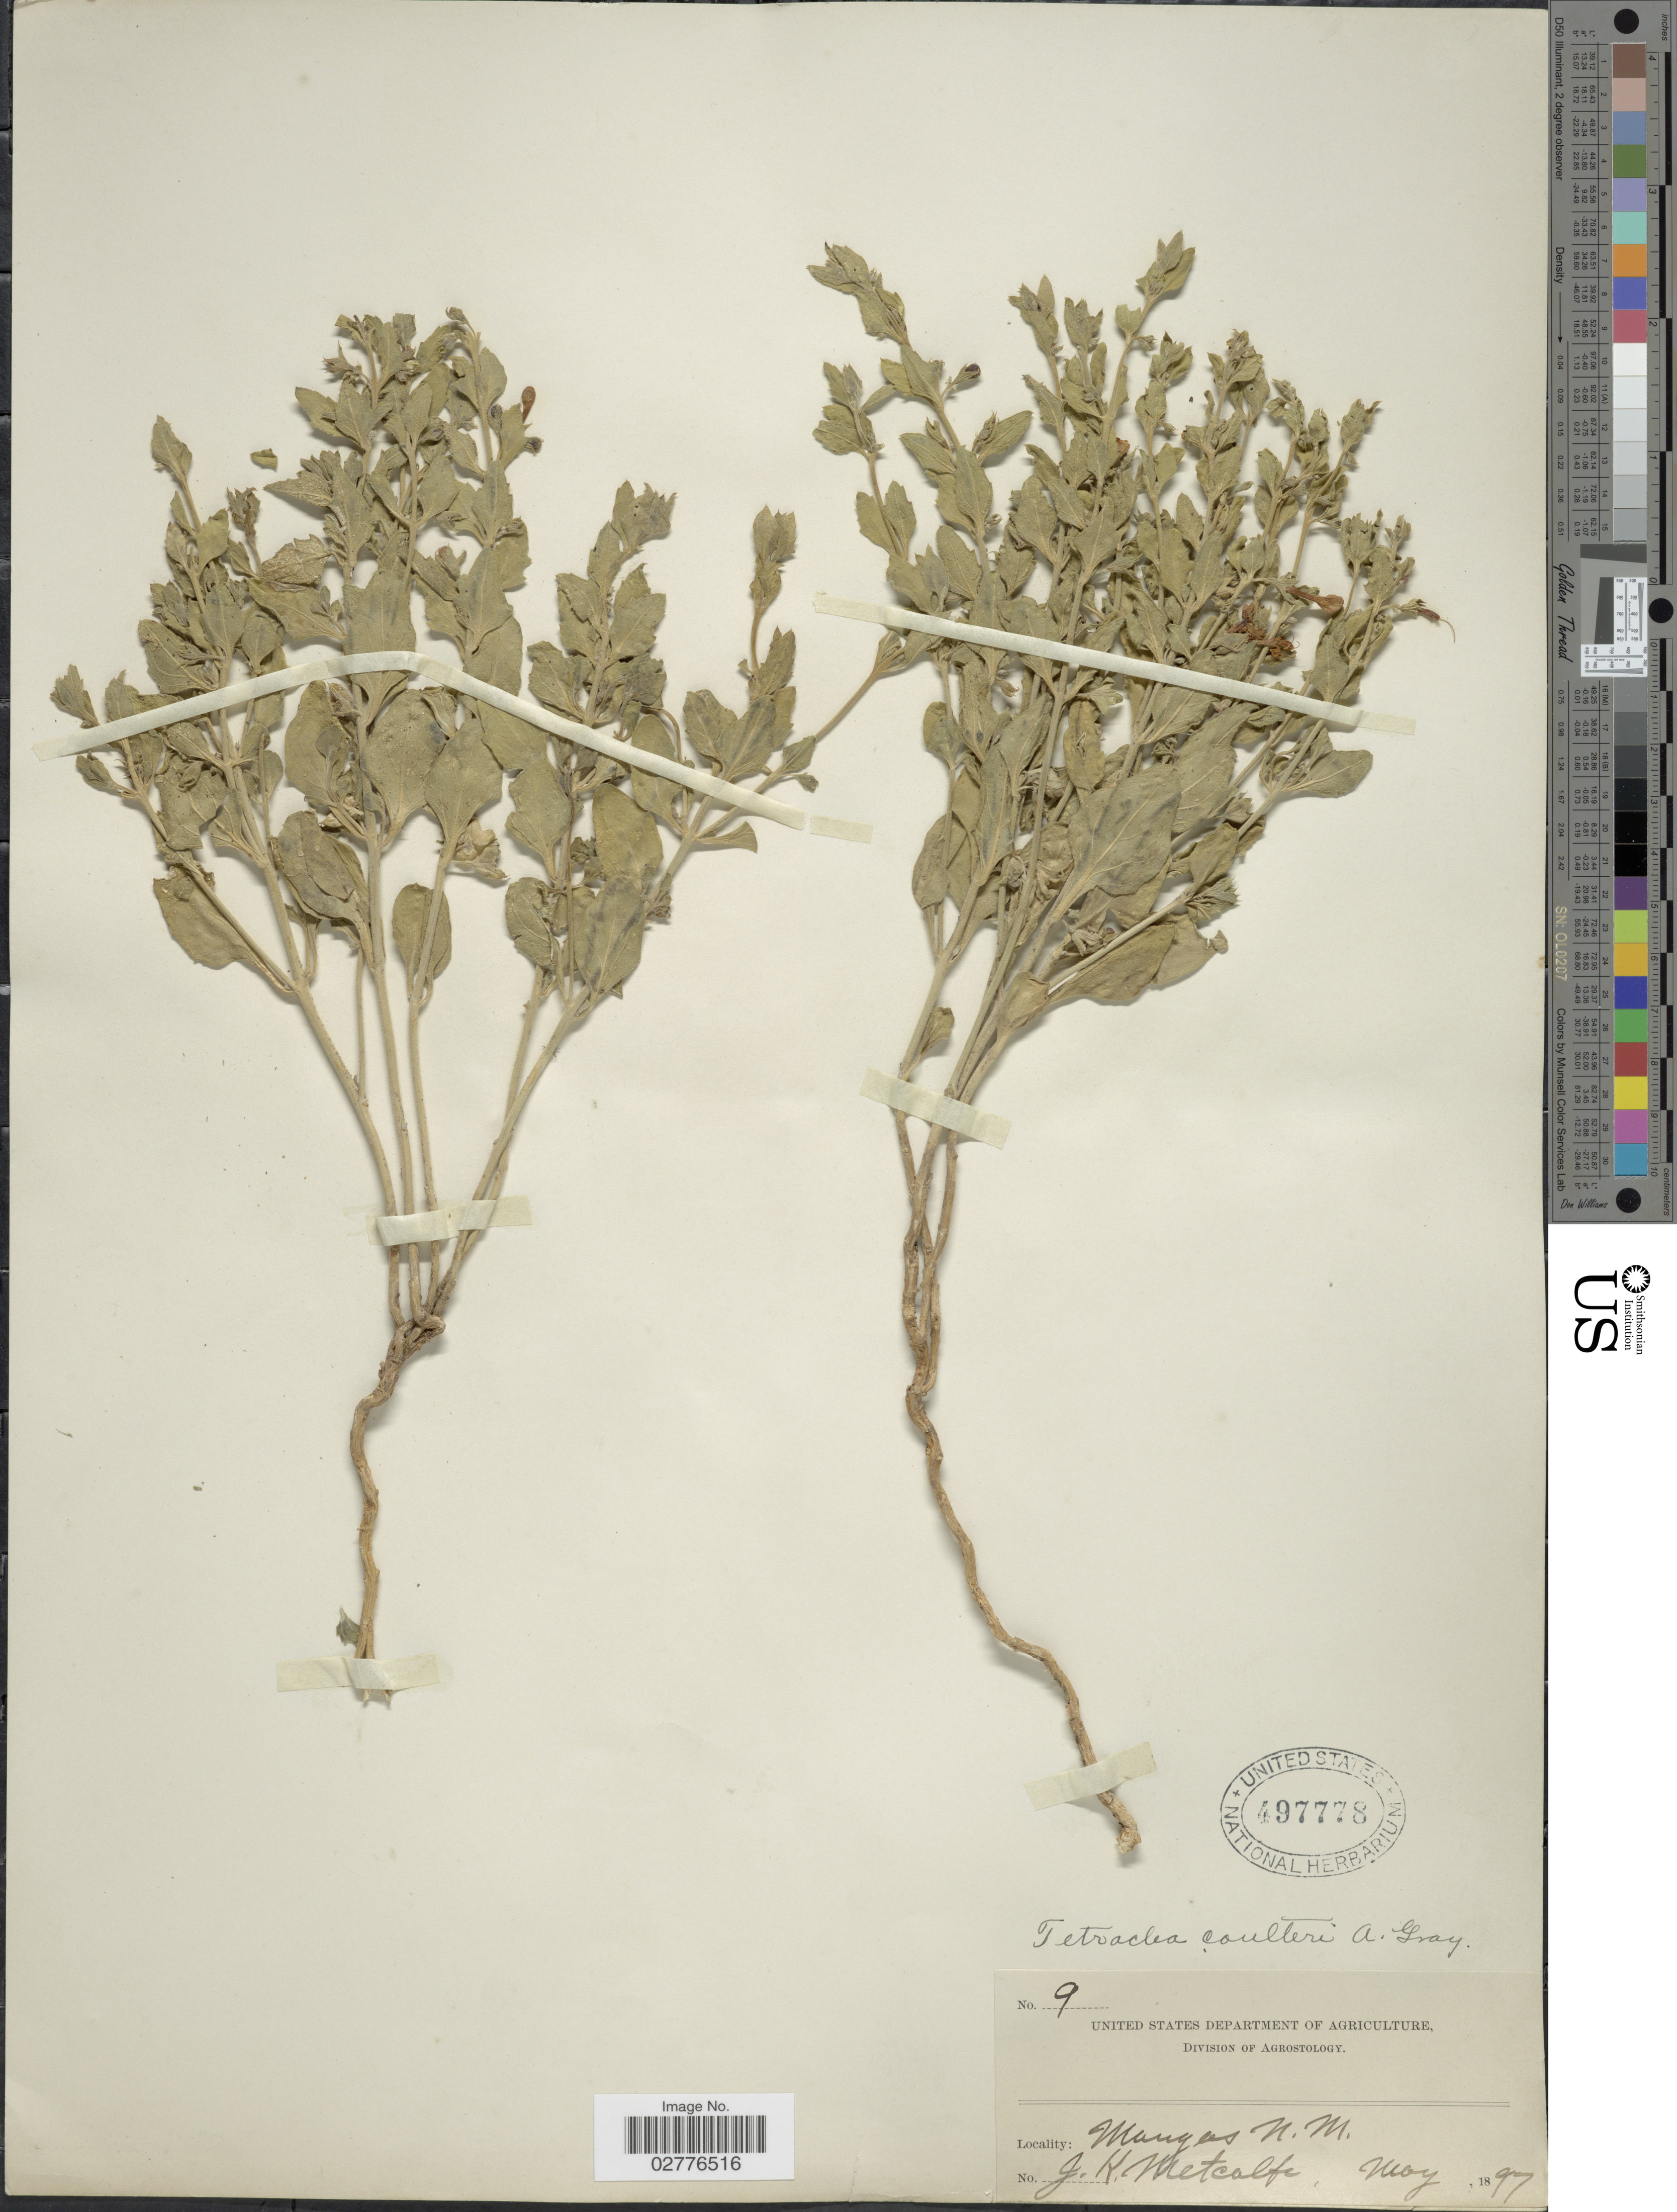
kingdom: Plantae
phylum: Tracheophyta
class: Magnoliopsida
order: Lamiales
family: Lamiaceae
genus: Tetraclea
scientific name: Tetraclea coulteri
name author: A. Gray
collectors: J. Metcalfe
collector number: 9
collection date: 1897-05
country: United States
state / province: New Mexico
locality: Mangas.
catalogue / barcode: US 497778